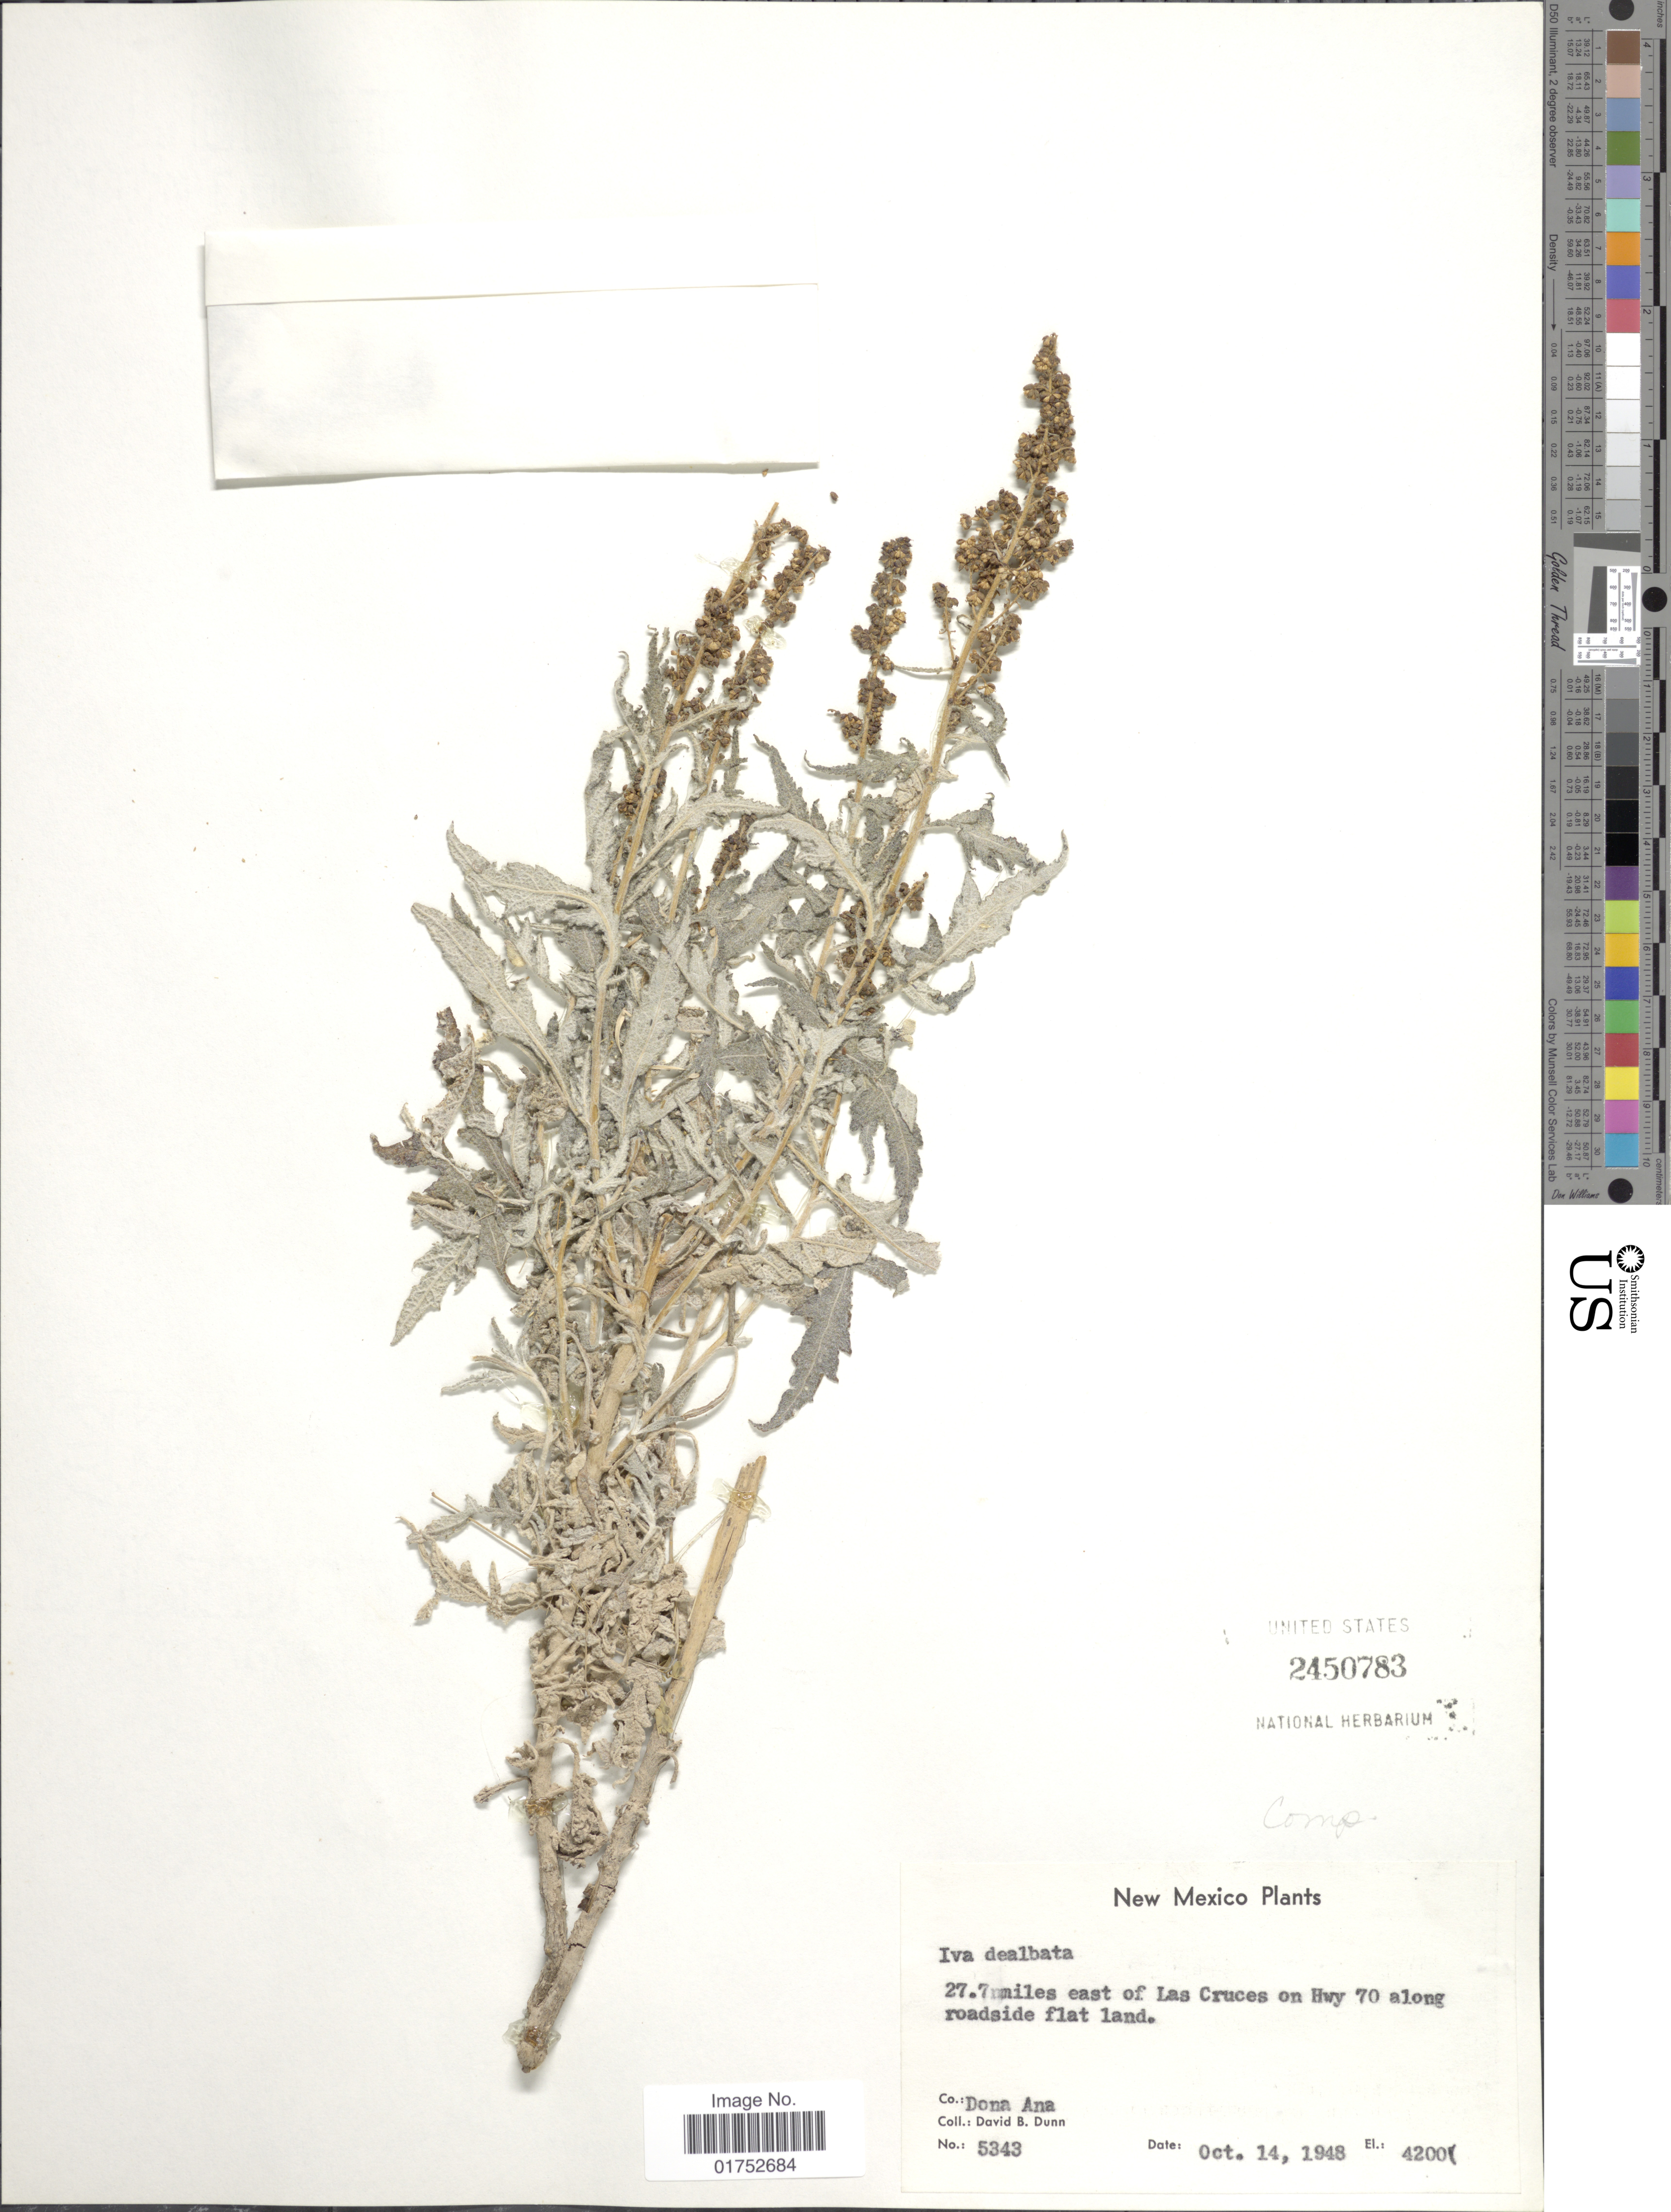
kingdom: Plantae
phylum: Tracheophyta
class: Magnoliopsida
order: Asterales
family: Asteraceae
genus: Iva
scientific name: Iva dealbata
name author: A. Gray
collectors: D. B. Dunn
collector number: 5343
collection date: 1948-10-14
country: United States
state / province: New Mexico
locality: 27.7 miles east of Las Cruces on Hwy 70 along roadside flat land, co. Dona Ana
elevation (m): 1280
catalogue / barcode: US 2450783